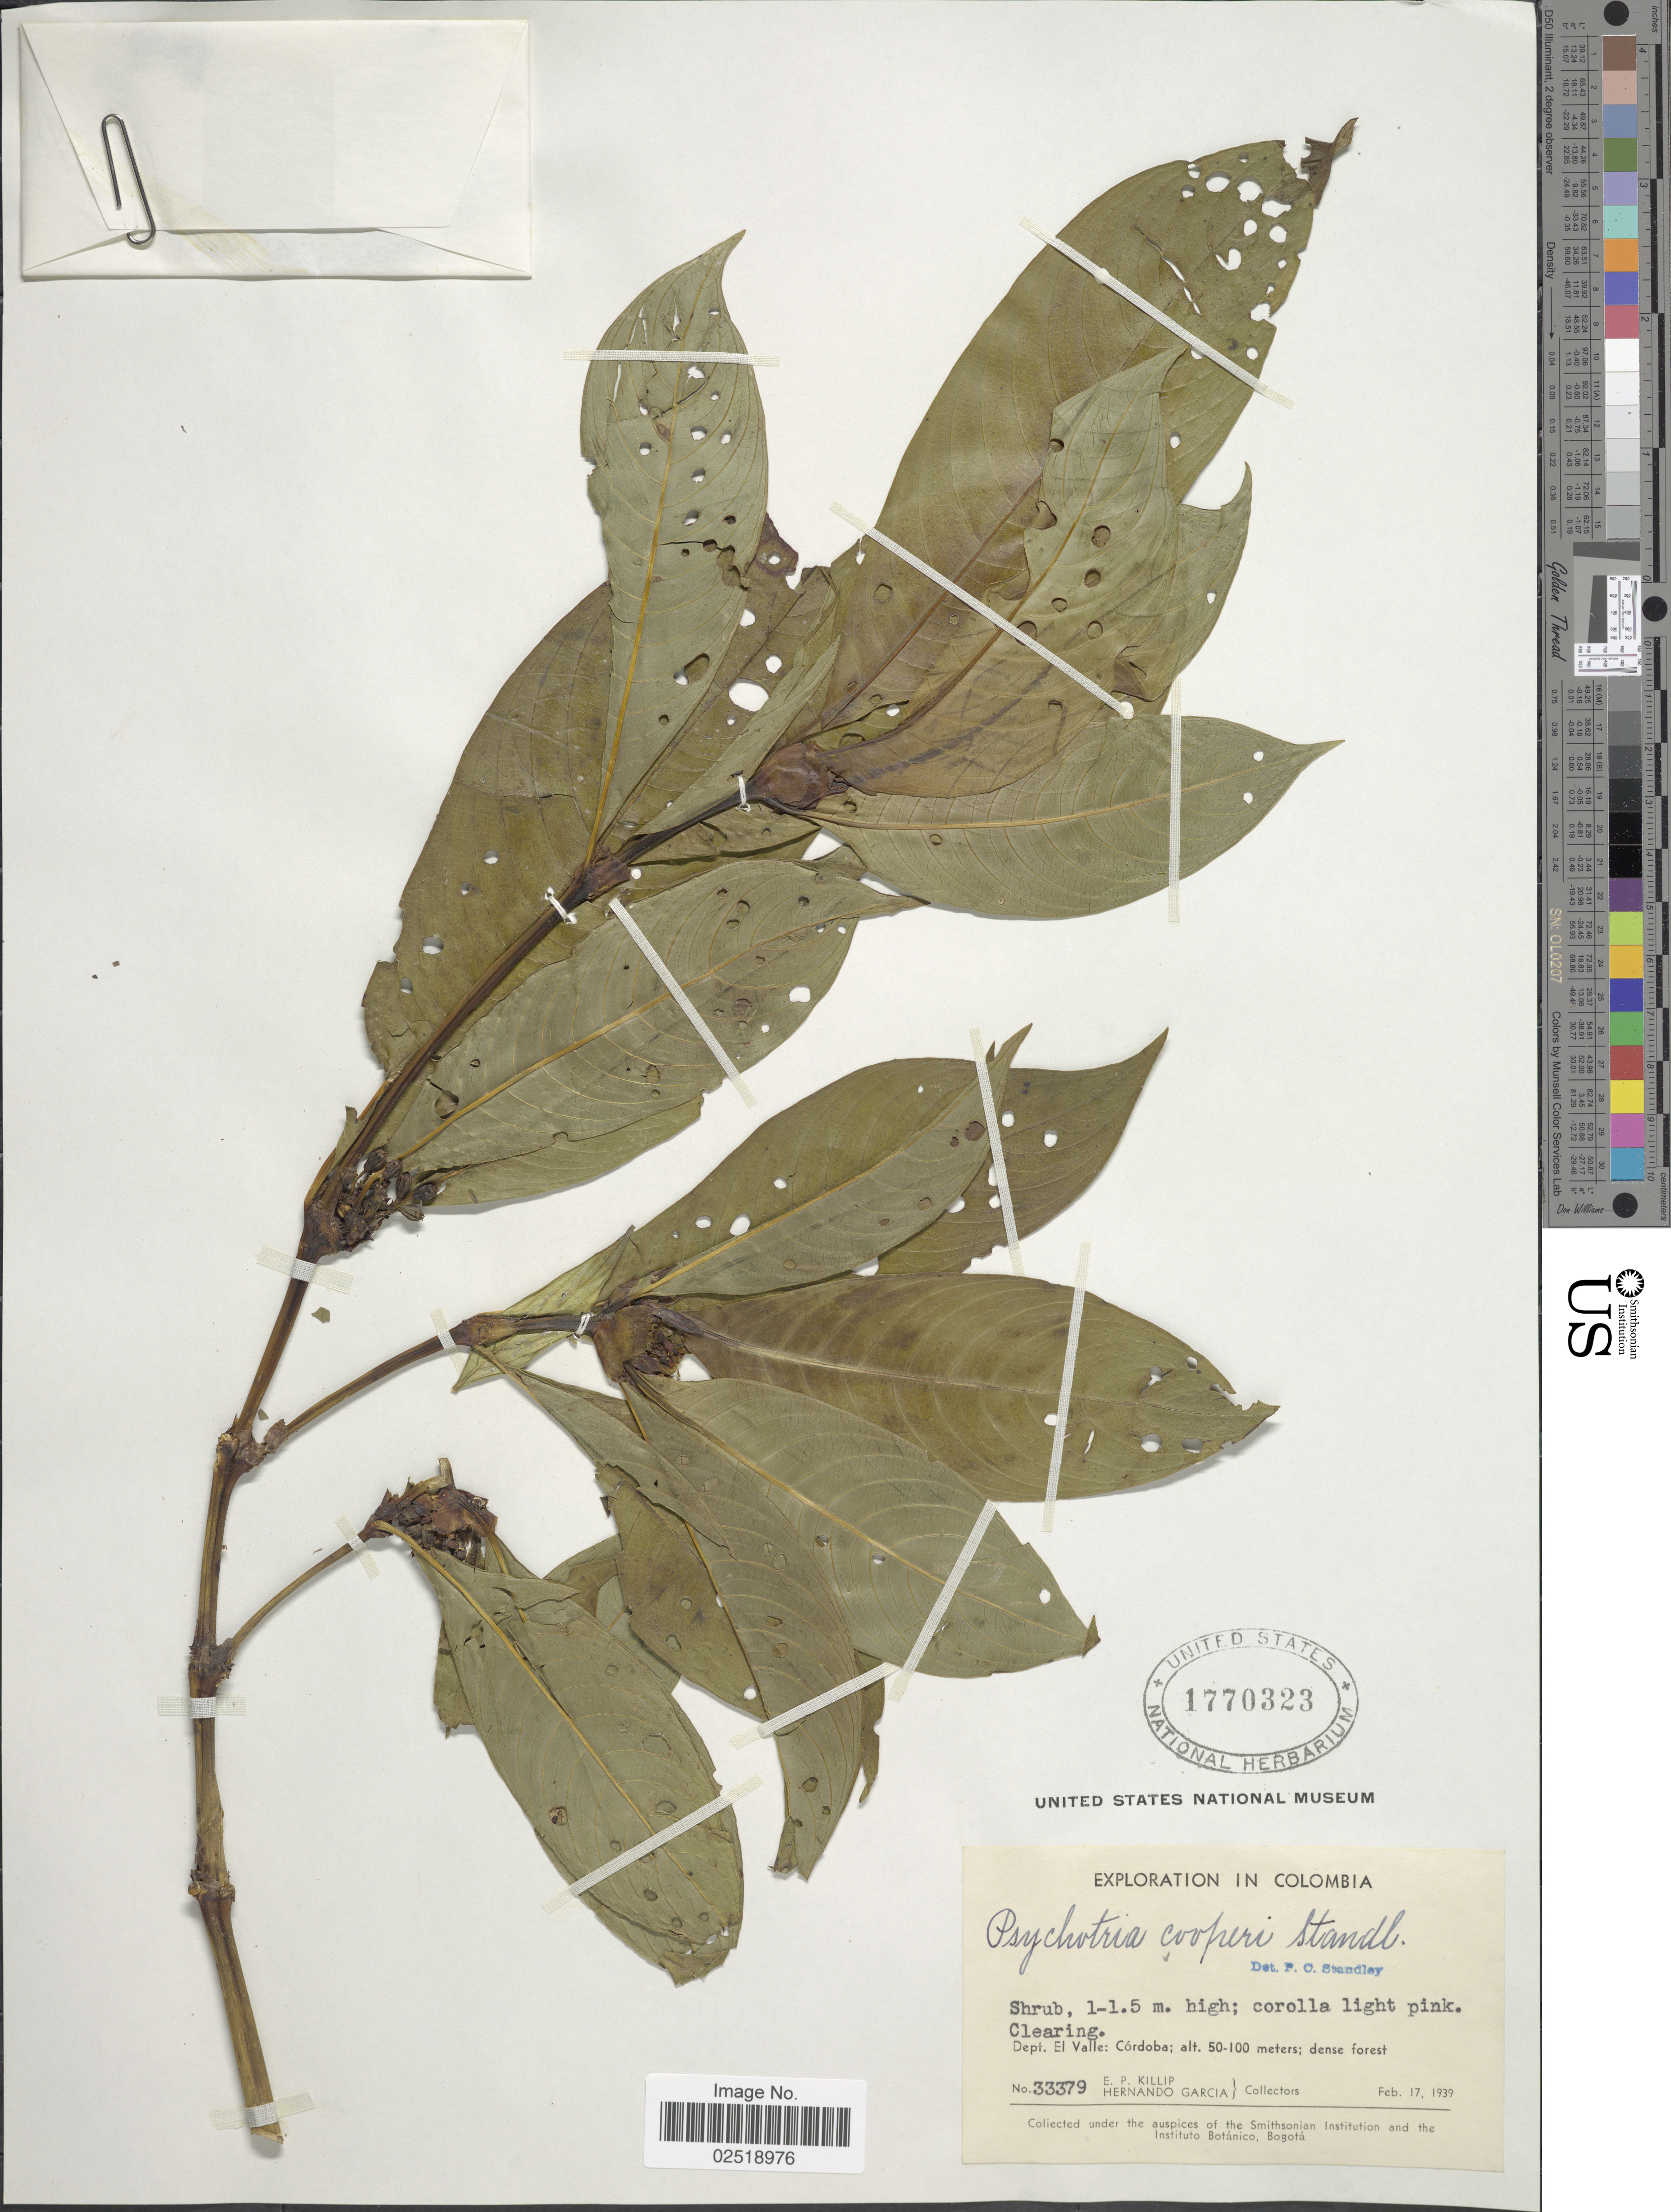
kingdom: Plantae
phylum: Tracheophyta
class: Magnoliopsida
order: Gentianales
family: Rubiaceae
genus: Psychotria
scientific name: Psychotria cooperi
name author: Standl.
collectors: E. P. Killip & H. Garcia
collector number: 33379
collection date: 1939-02-17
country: Colombia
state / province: Valle del Cauca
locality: Dept. El Valle: Córdoba; dense forest, Clearing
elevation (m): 50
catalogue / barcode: US 1770323